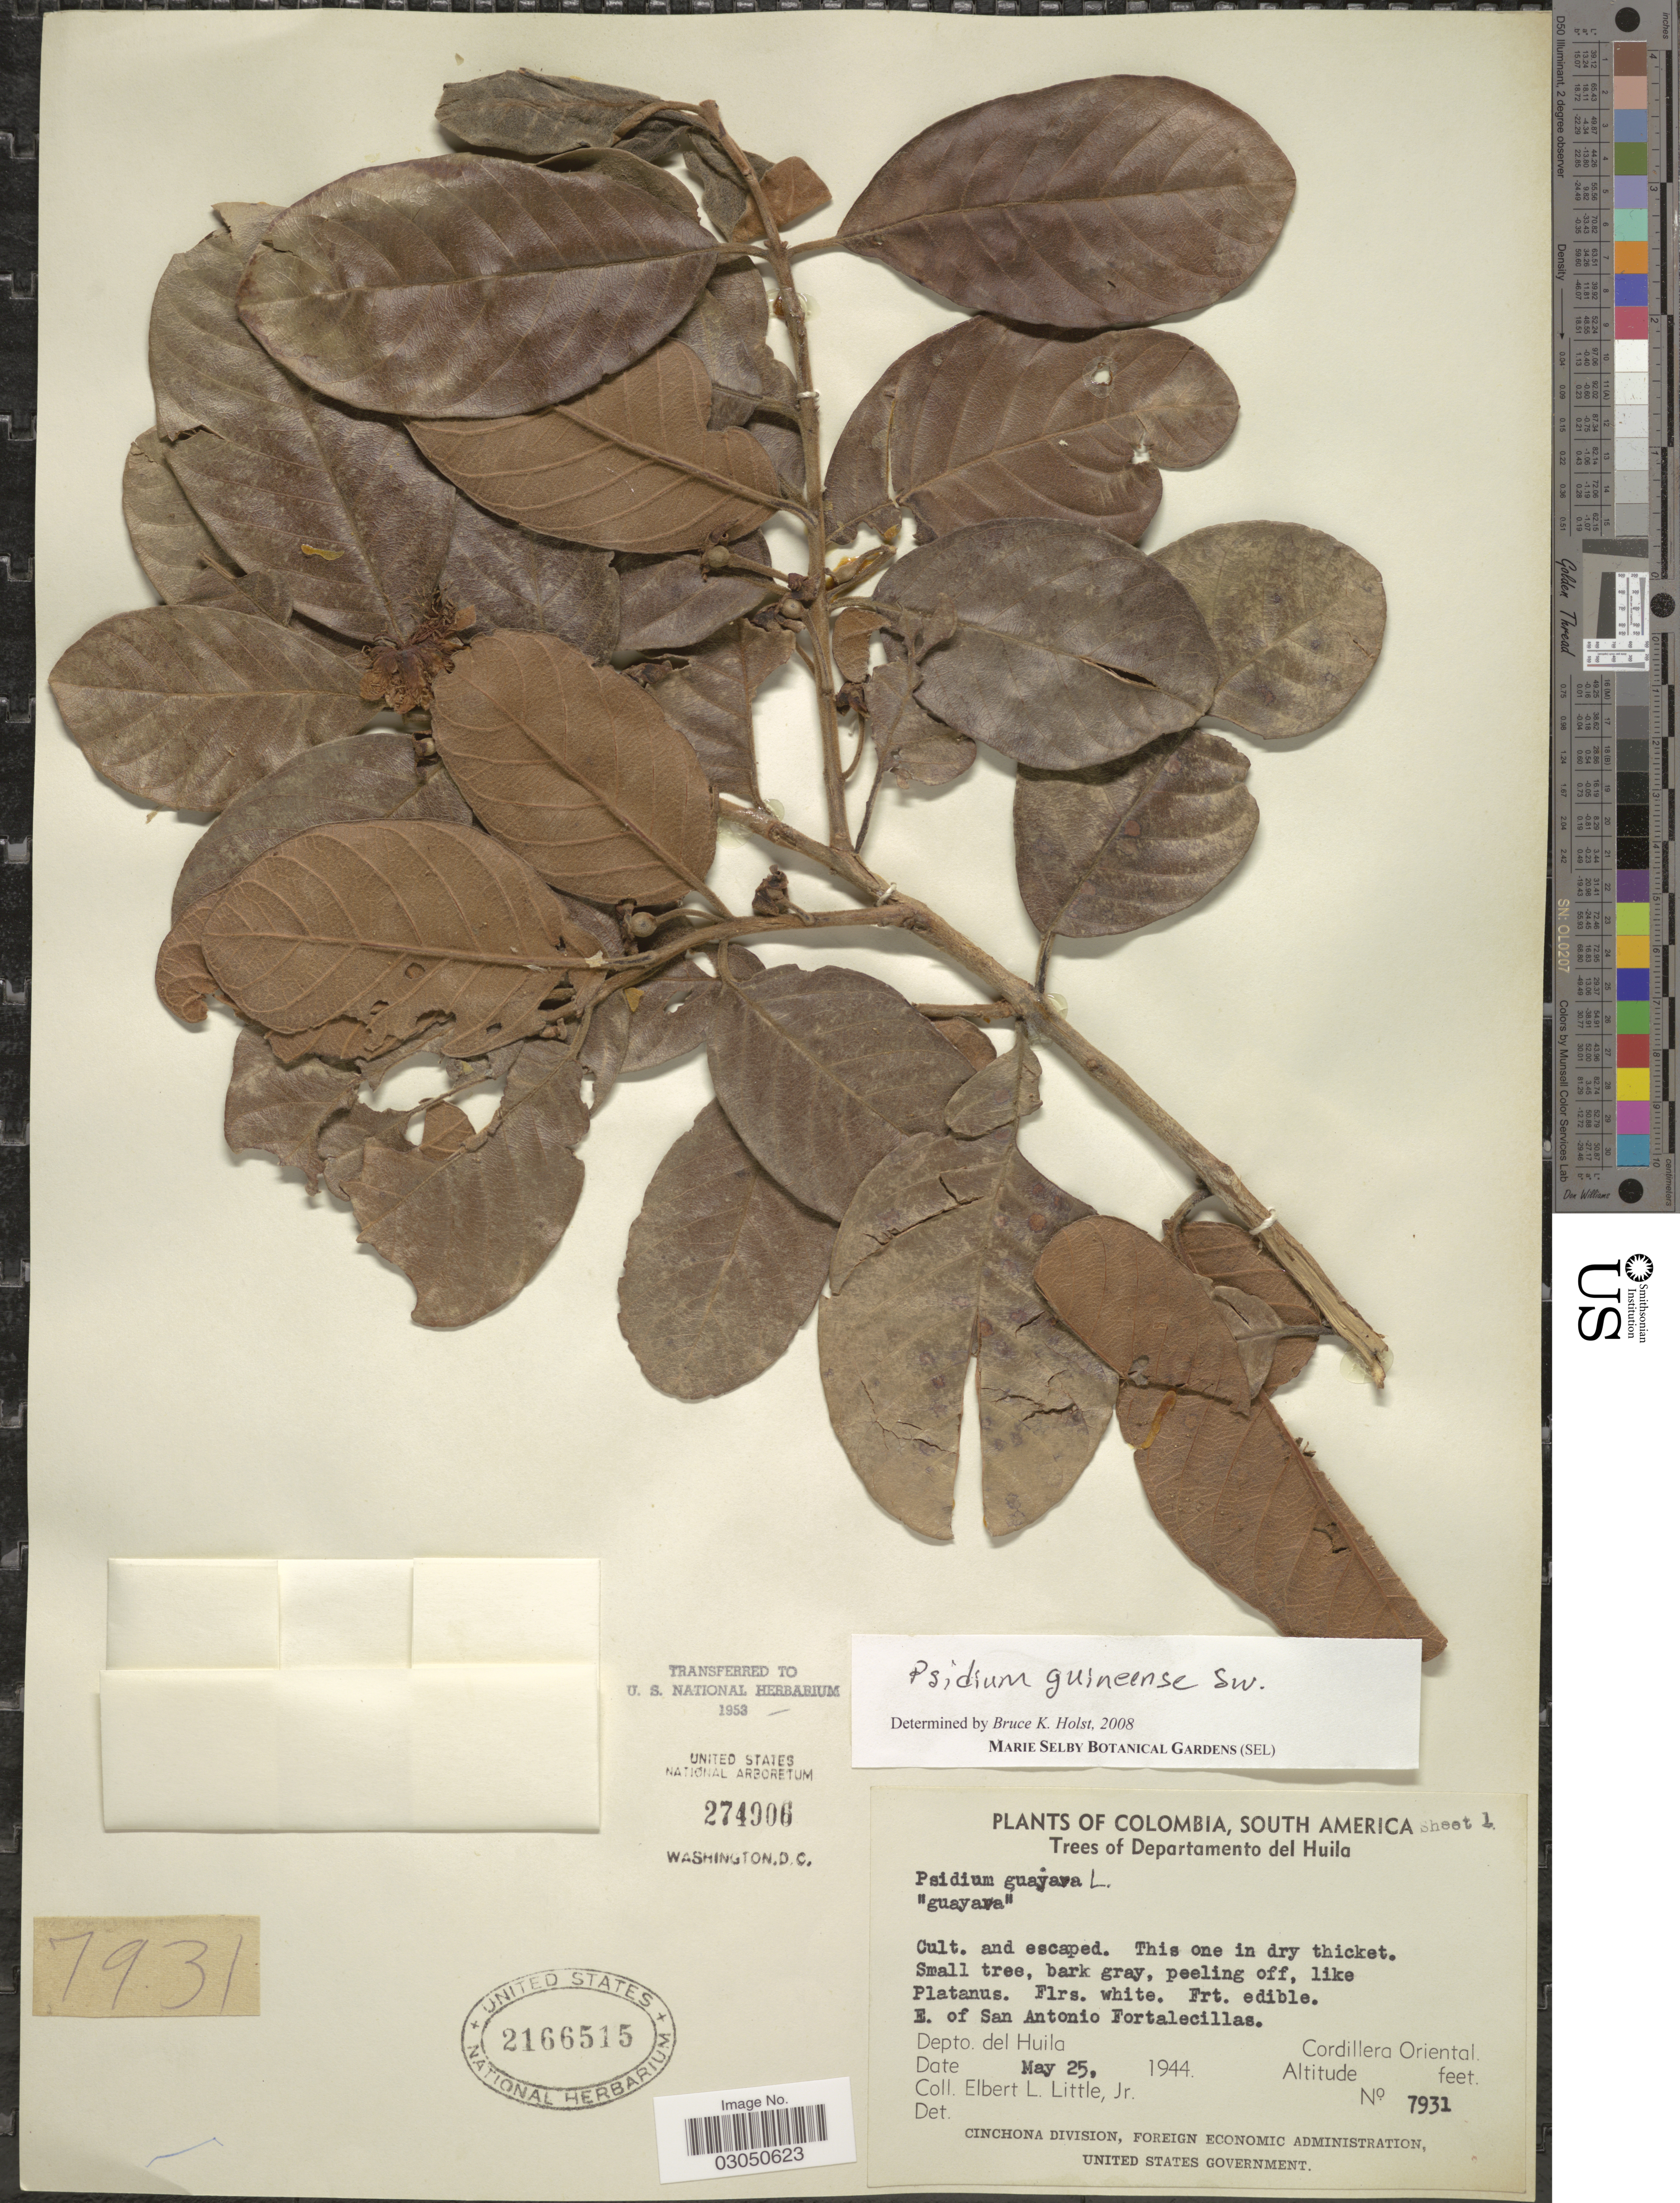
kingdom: Plantae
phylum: Tracheophyta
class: Magnoliopsida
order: Myrtales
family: Myrtaceae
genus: Psidium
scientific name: Psidium guineense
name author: Sw.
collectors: E. L. Little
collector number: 7931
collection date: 1944-05-25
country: Colombia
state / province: Huila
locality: Trees of Departamento del Huila. E. of San Antonio Fortalecillas. Depto. del Huila. Cordillera Oriental.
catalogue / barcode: US 2166515